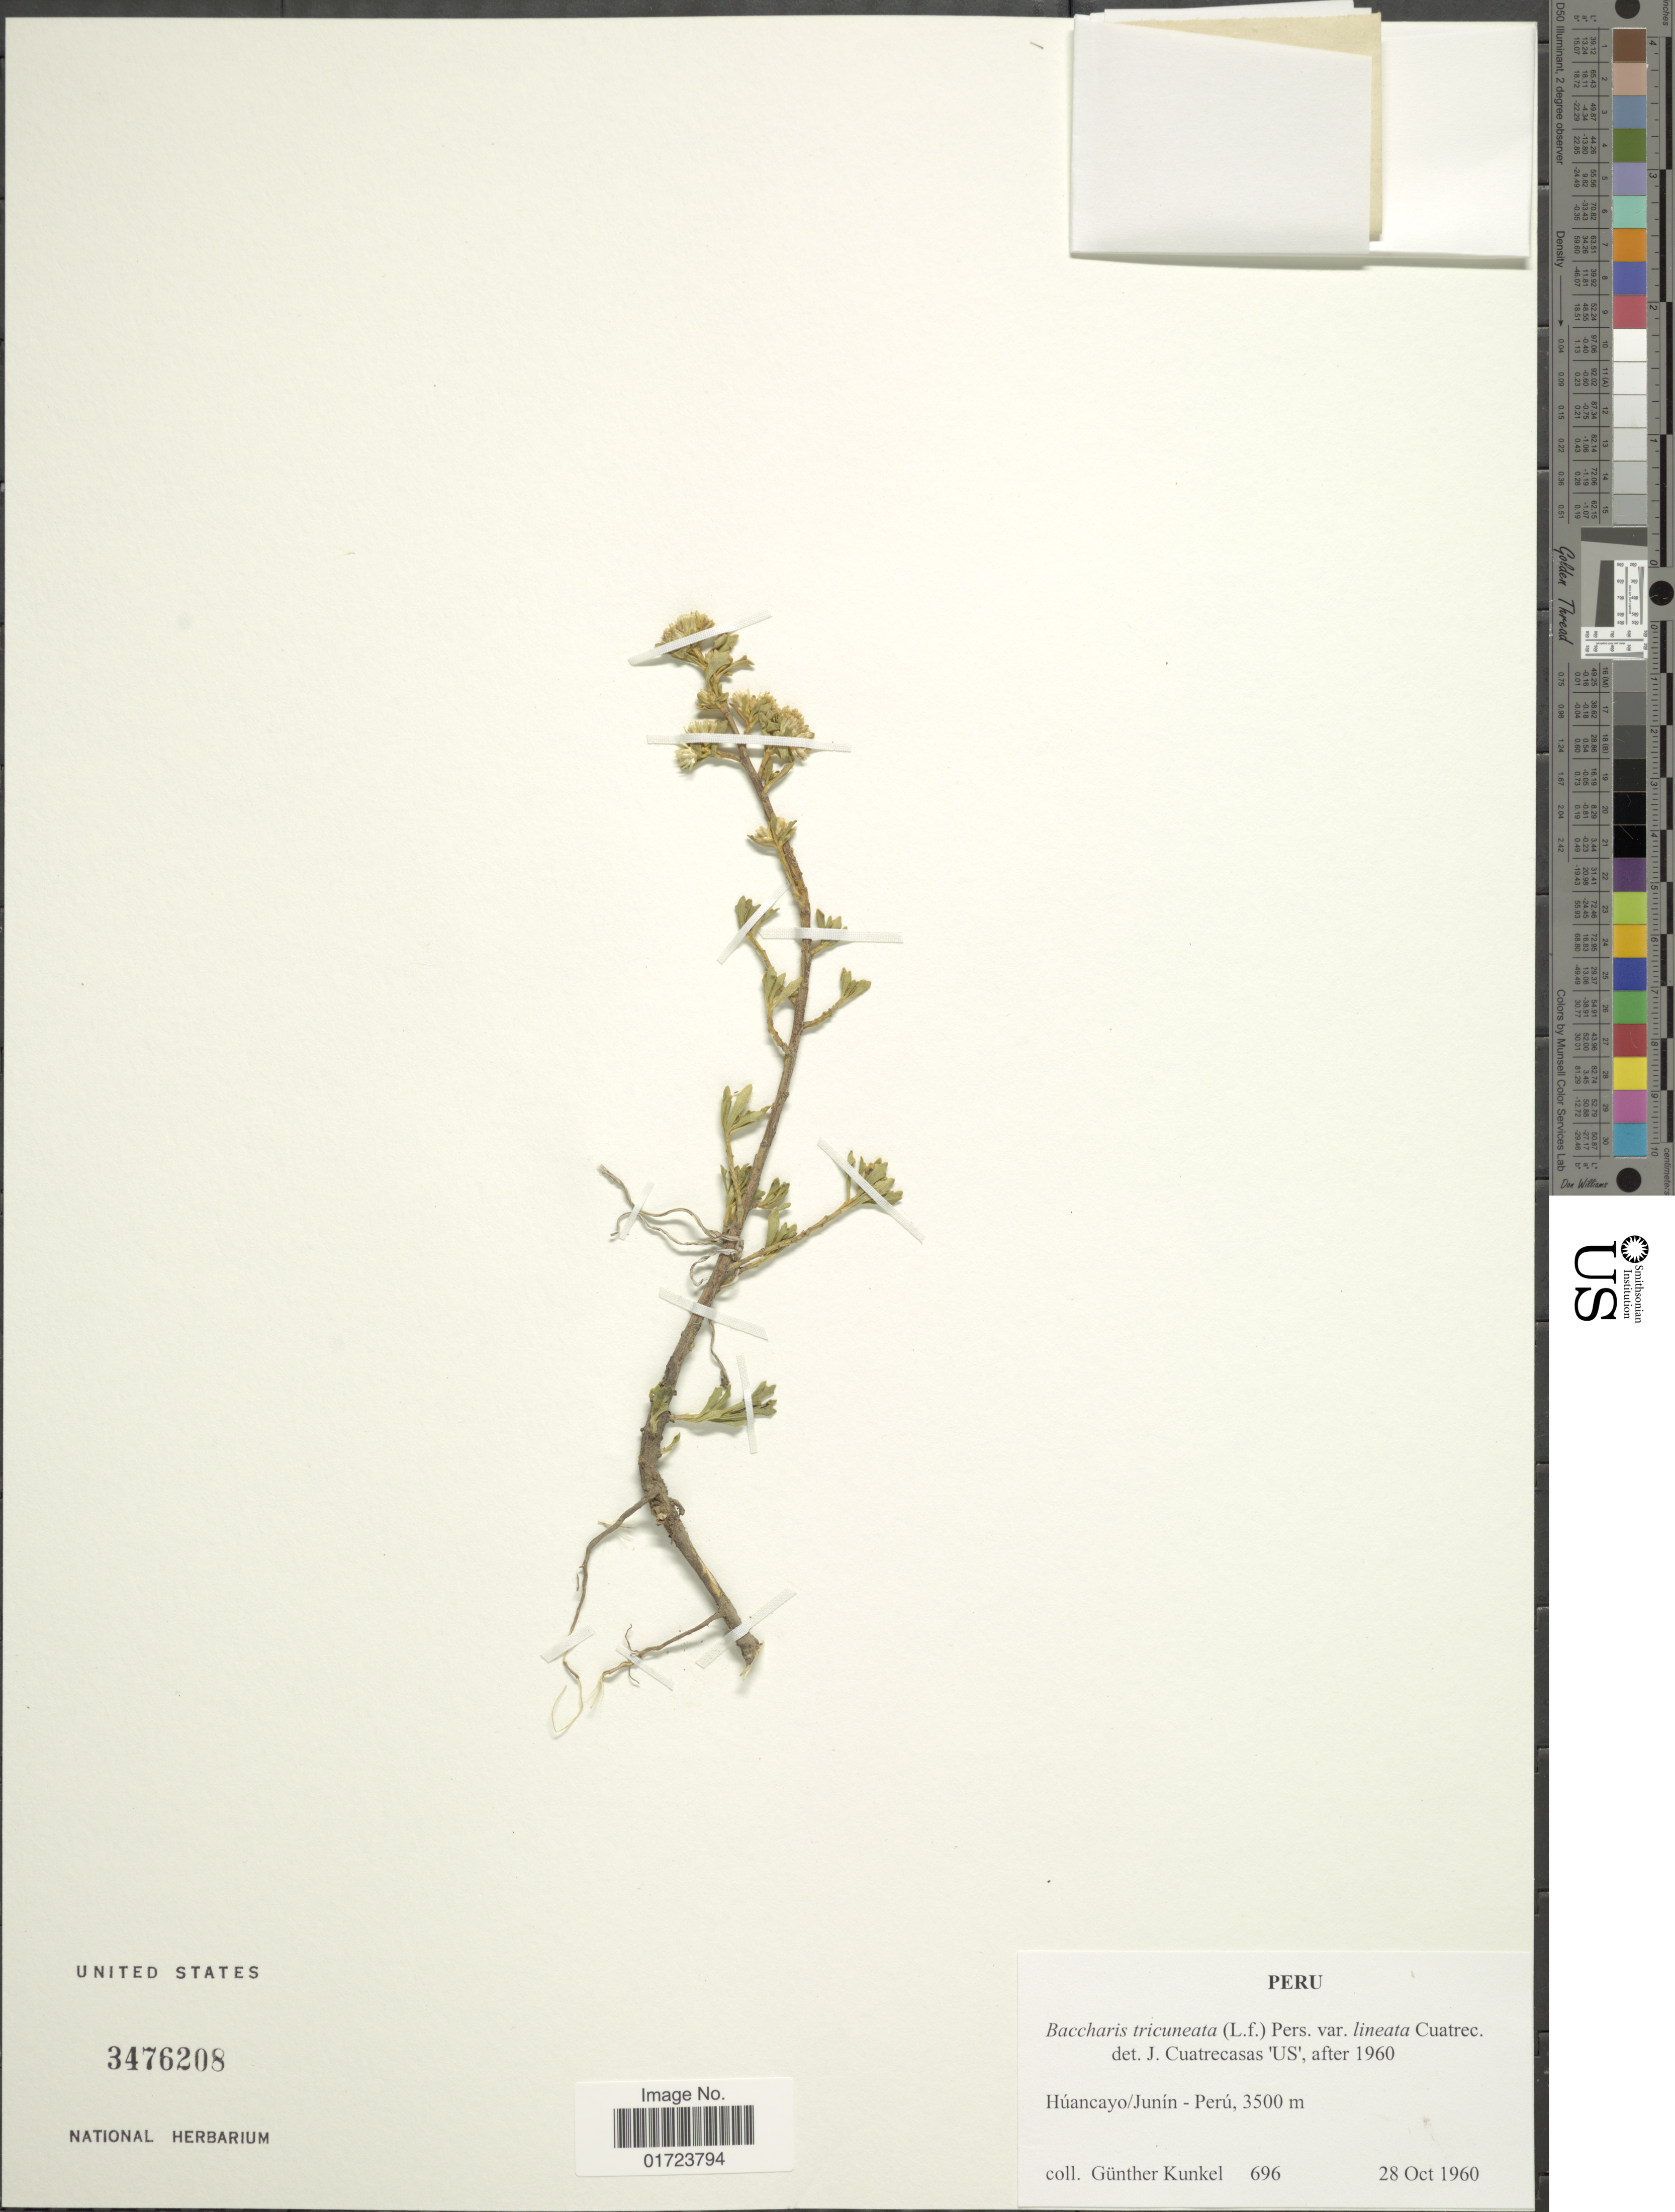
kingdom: Plantae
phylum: Tracheophyta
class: Magnoliopsida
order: Asterales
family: Asteraceae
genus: Baccharis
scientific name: Baccharis tricuneata var. robusta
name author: Cuatrec.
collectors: G. Kunkel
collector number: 696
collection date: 1960-10-28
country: Peru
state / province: Junín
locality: Huancayo/Junin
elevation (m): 3500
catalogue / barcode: US 3476208